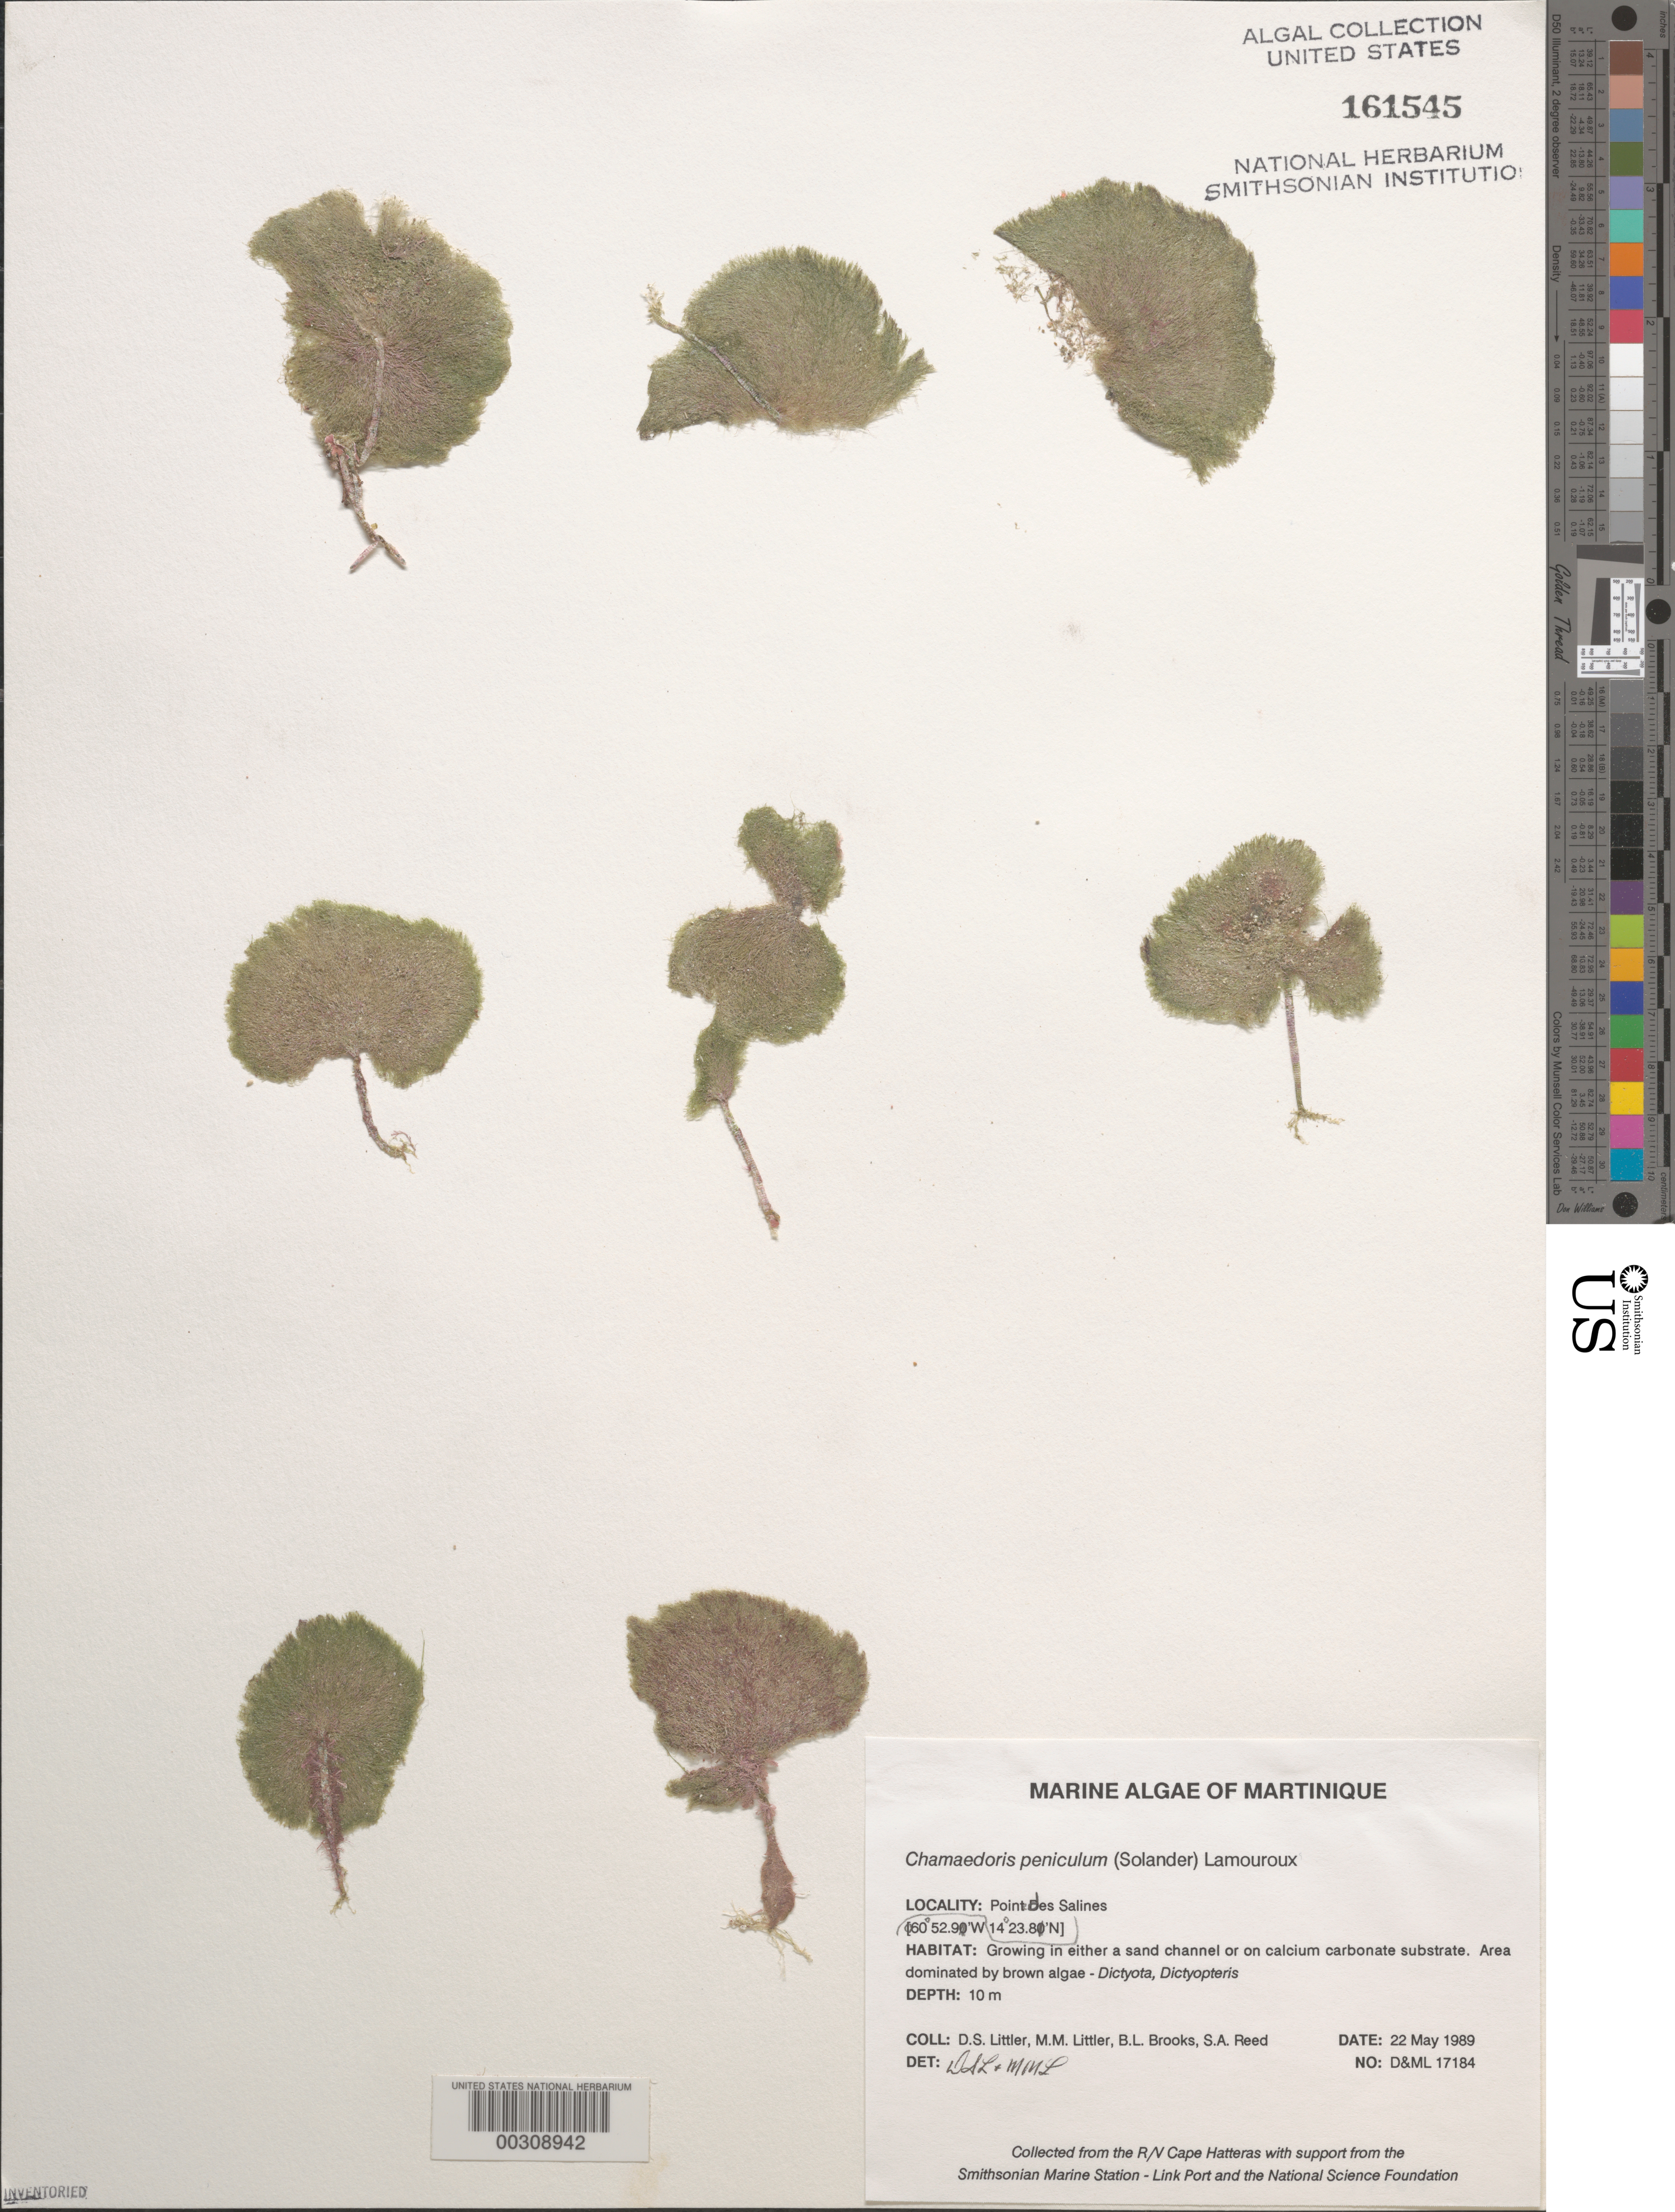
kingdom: Plantae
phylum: Chlorophyta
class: Ulvophyceae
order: Siphonocladales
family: Siphonocladaceae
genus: Chamaedoris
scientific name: Chamaedoris peniculum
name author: (J. Ellis & Sol.) Kuntze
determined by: Littler, D. S.; Littler, M. M.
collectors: D. S. Littler, M. M. Littler, B. Brooks & S. Reed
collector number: D&ML 17184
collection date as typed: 22 May 1989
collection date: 1989-05-22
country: Martinique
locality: Pointe des Salines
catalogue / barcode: US 161545